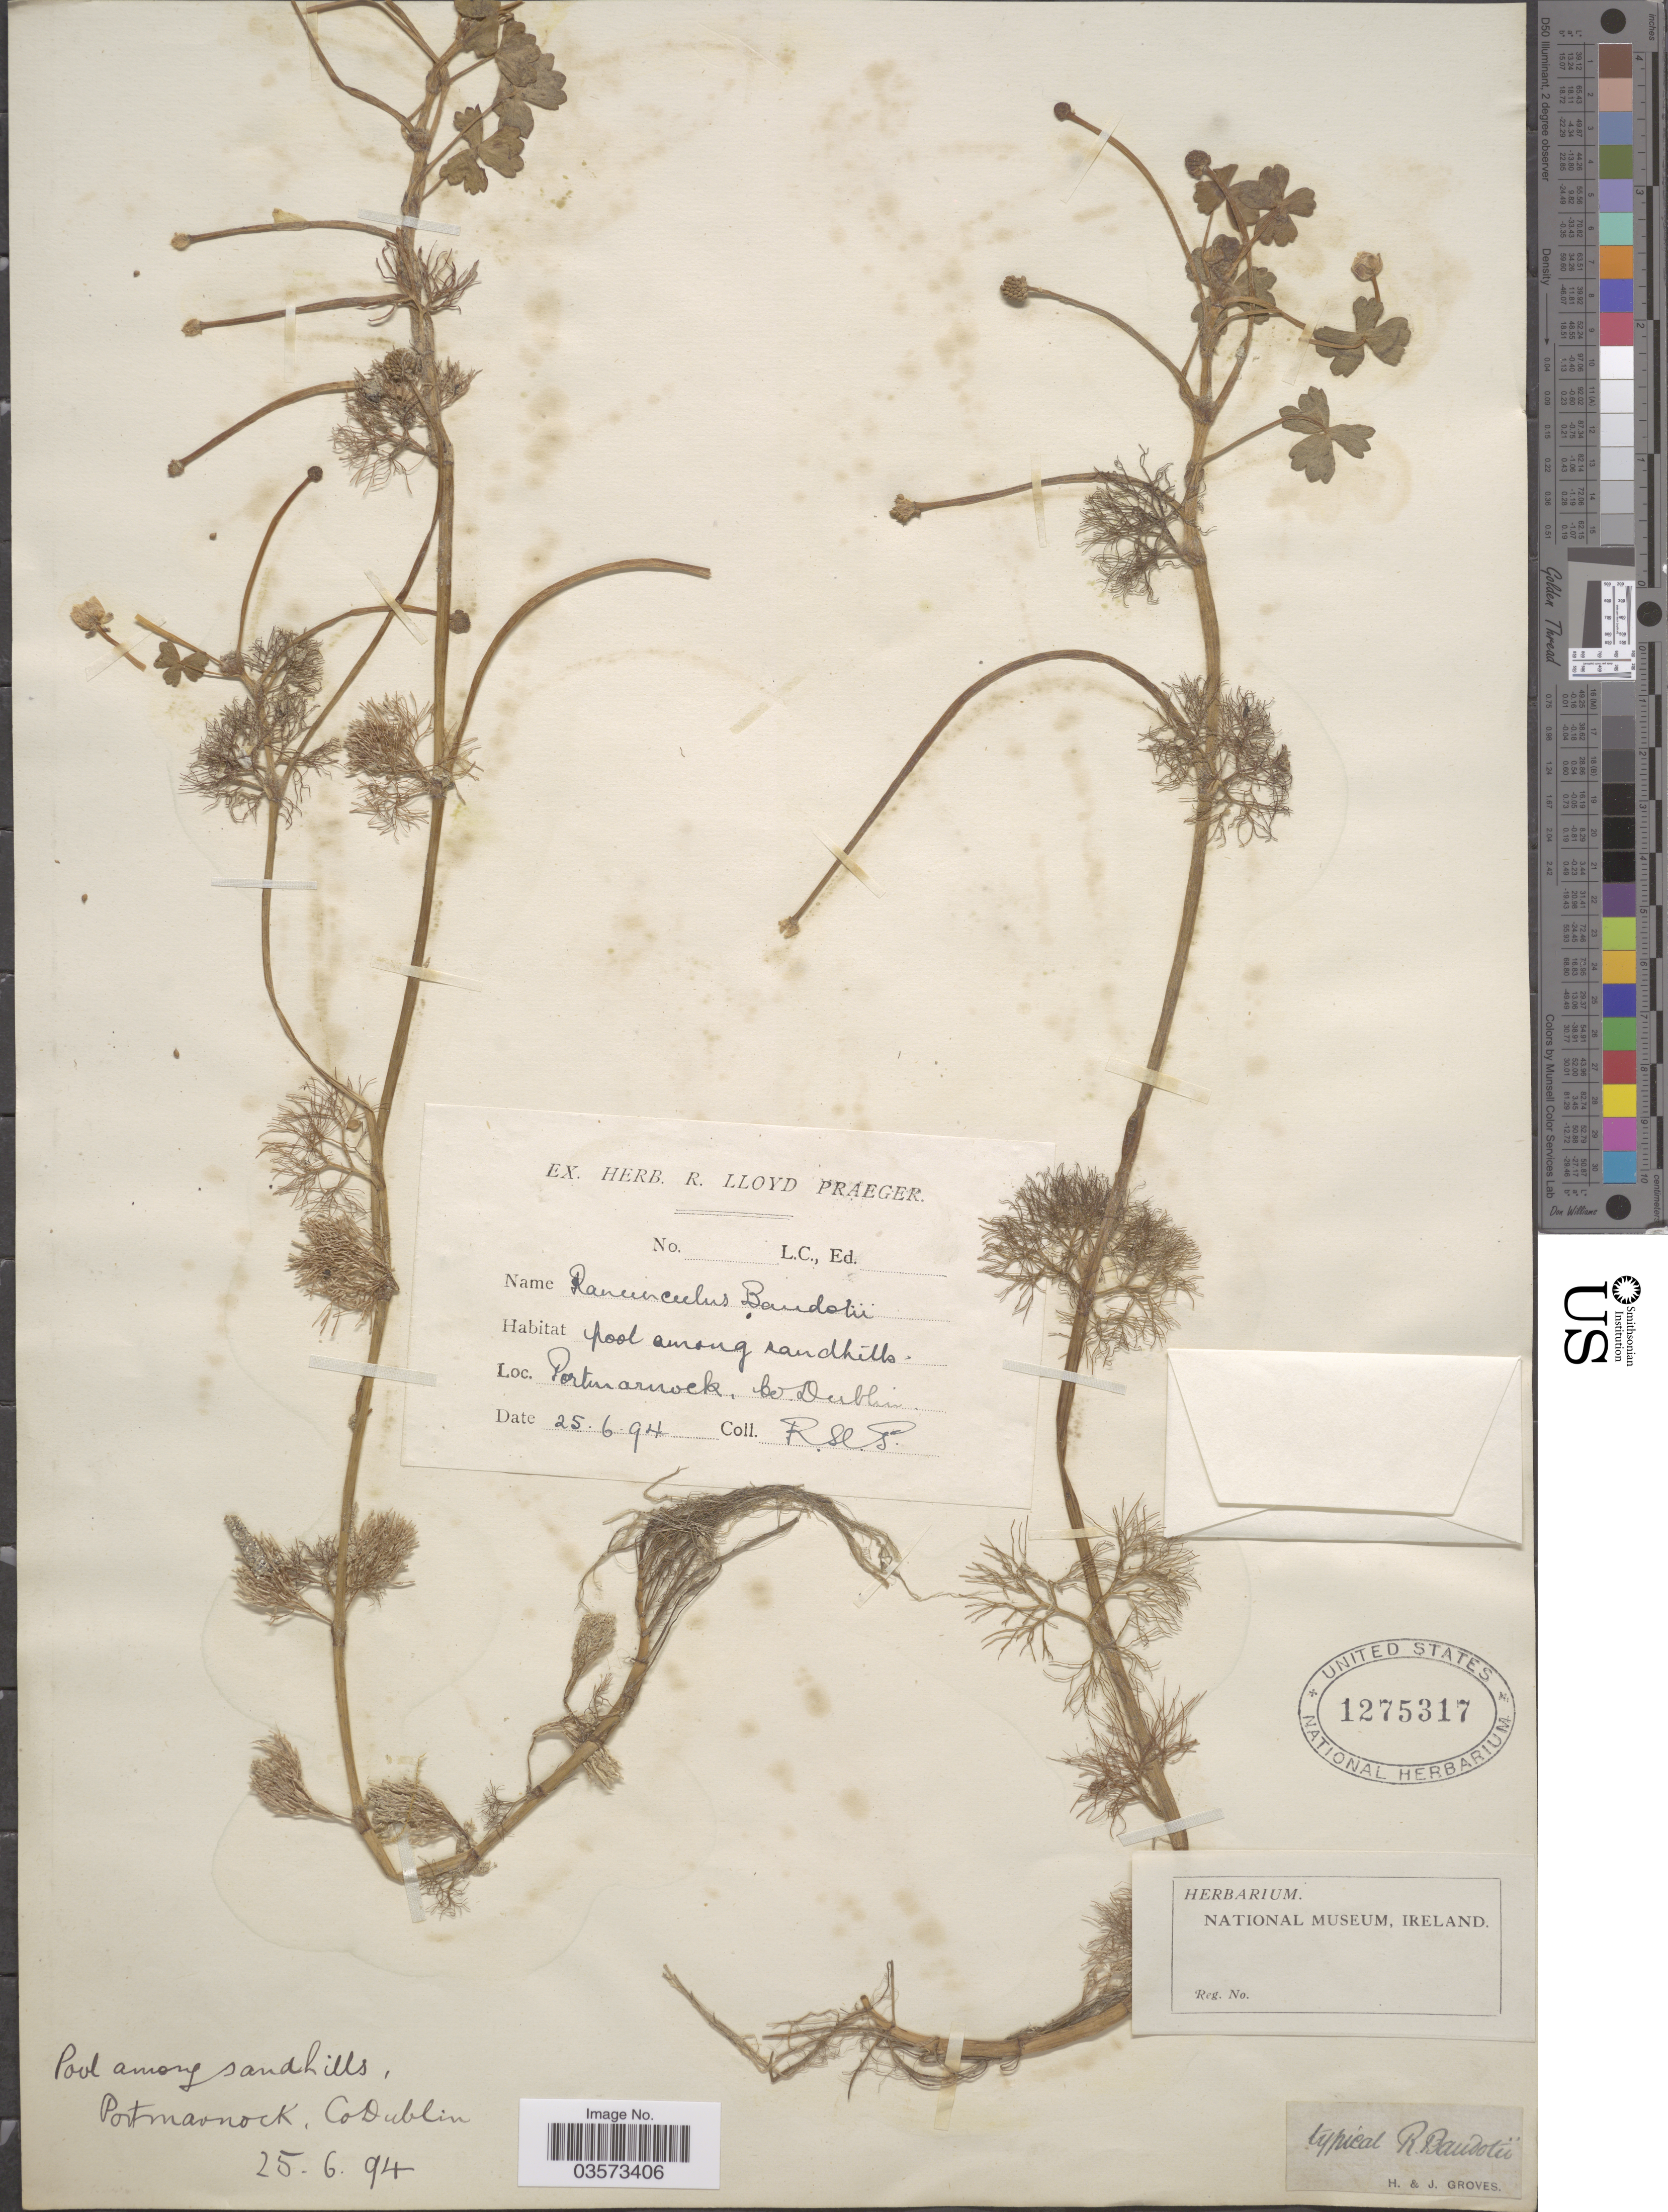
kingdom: Plantae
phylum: Tracheophyta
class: Magnoliopsida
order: Ranunculales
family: Ranunculaceae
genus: Ranunculus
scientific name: Ranunculus baudotii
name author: Godr.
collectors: R. Praeger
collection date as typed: Transcribed d/m/y: 25/6/94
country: Ireland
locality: Portmarnock, Co. Dublin.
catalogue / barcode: US 1275317